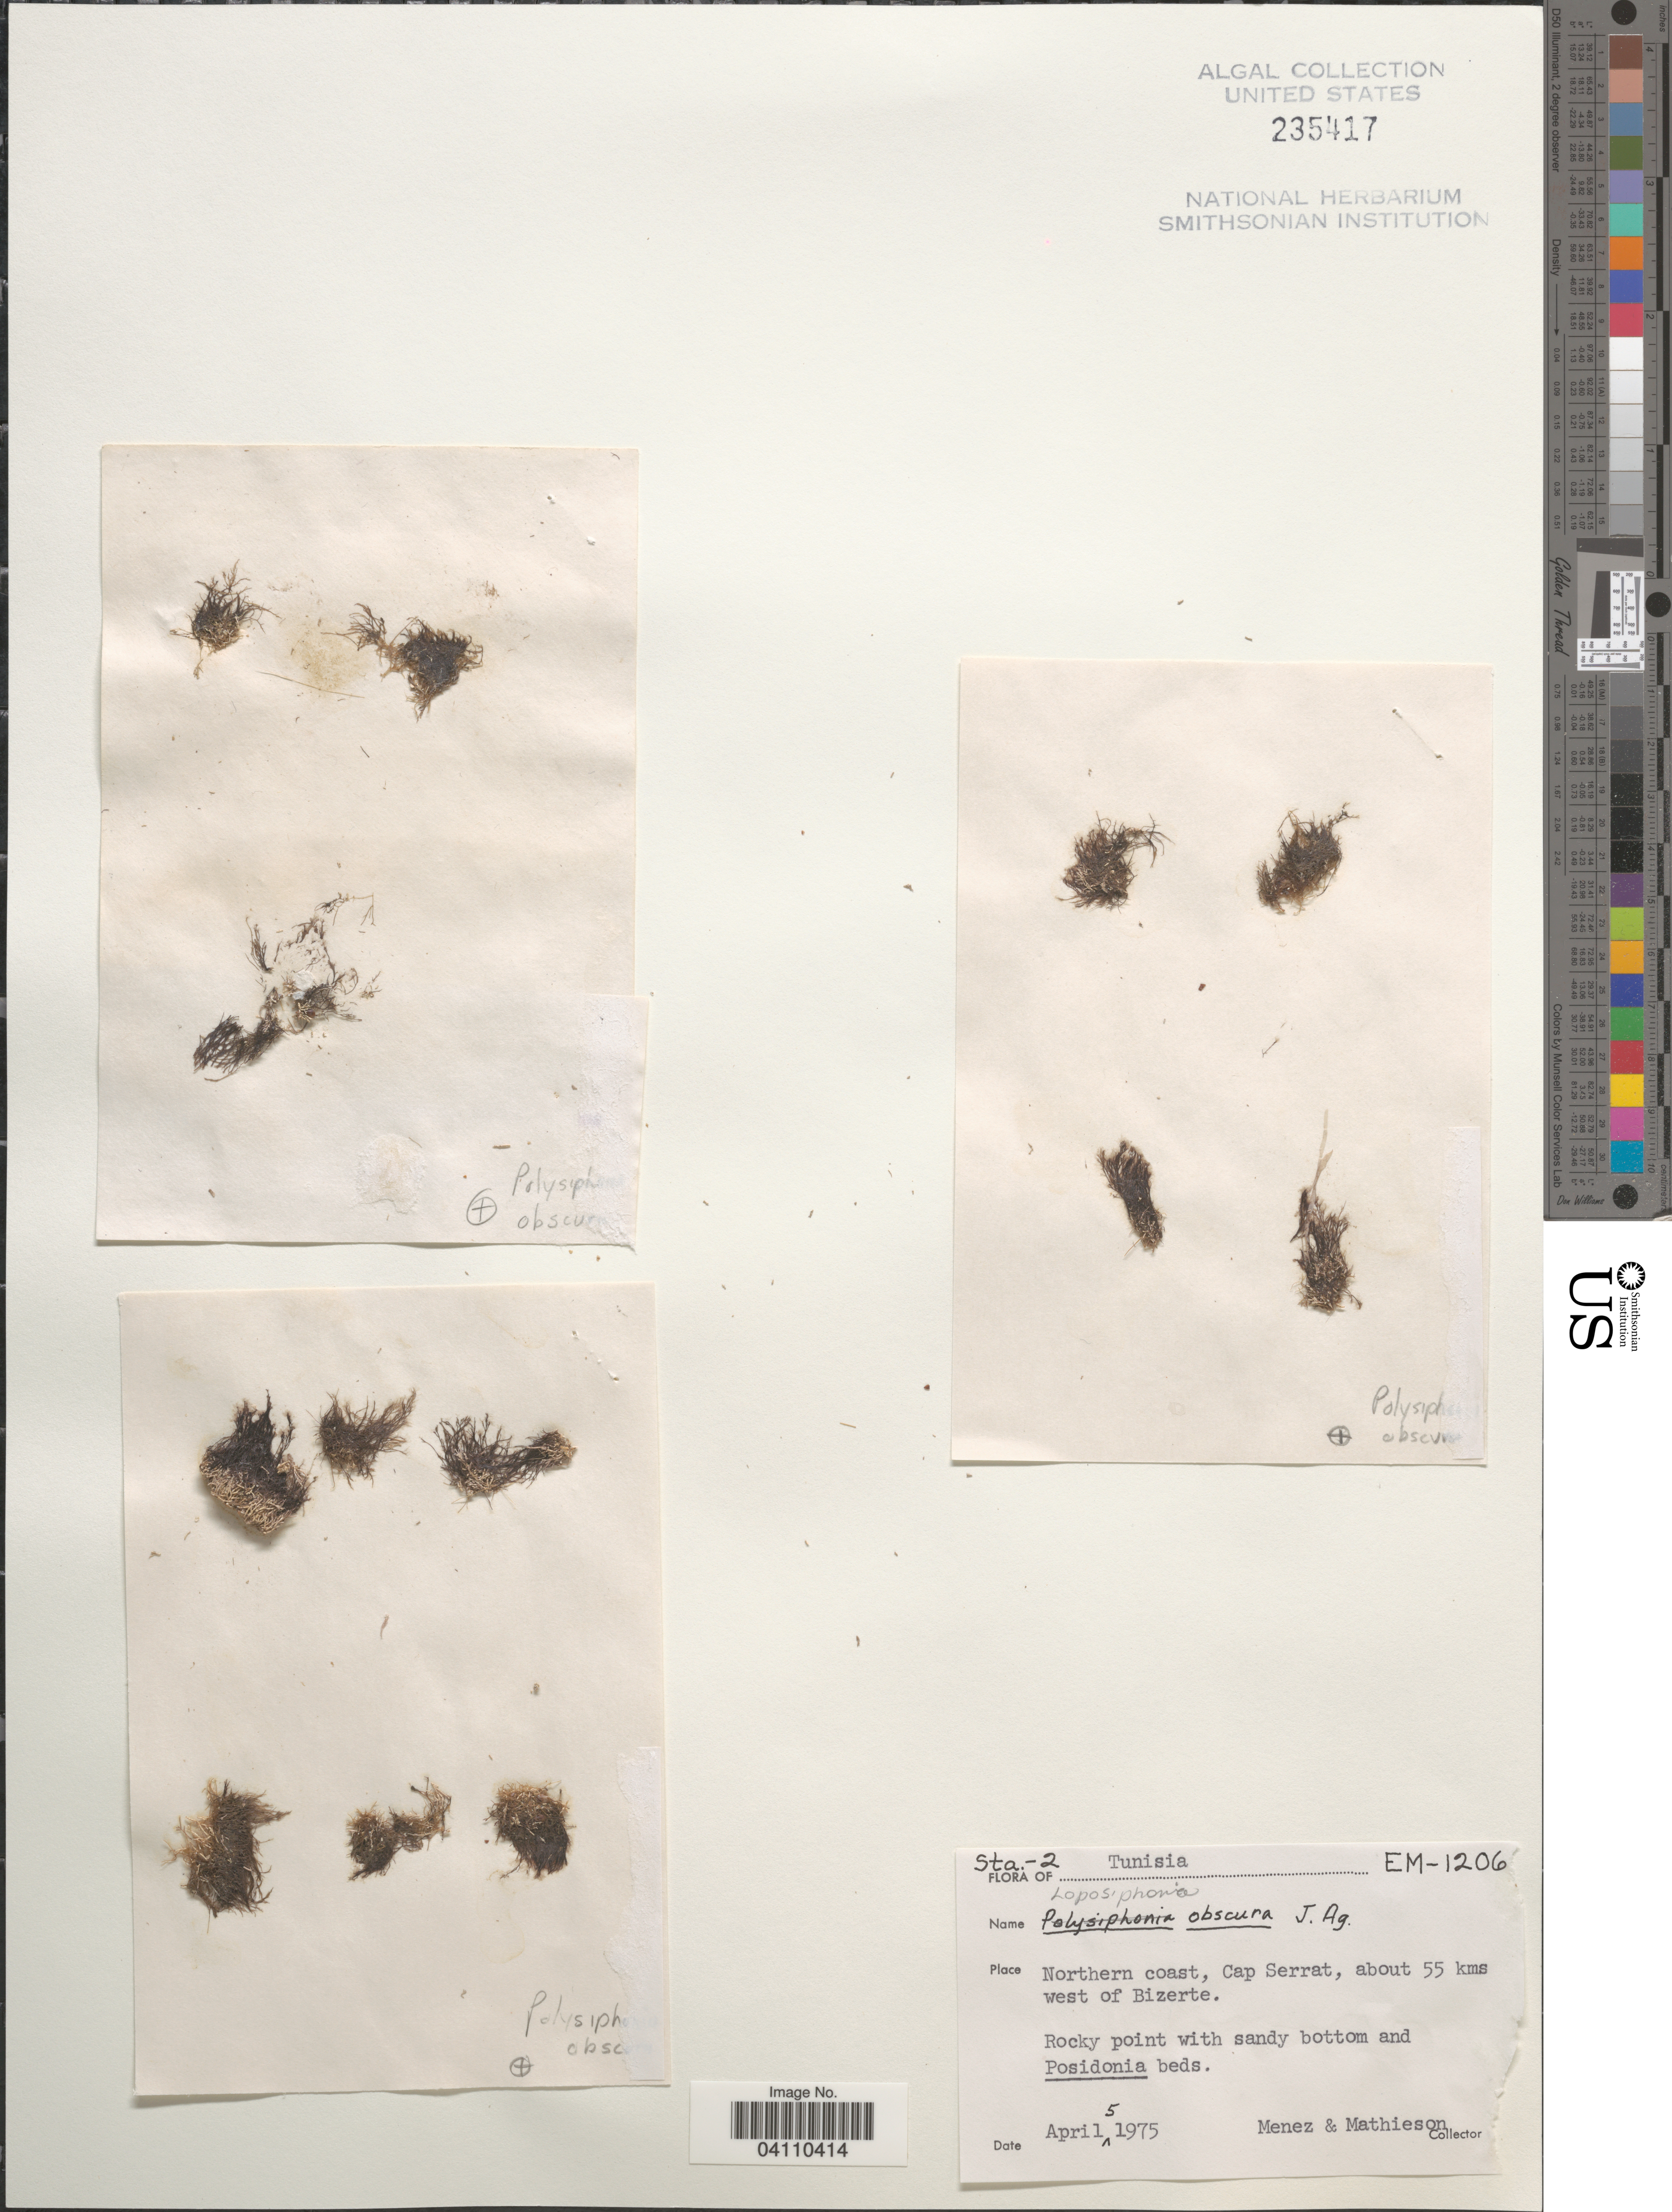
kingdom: Plantae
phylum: Rhodophyta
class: Florideophyceae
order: Ceramiales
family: Rhodomelaceae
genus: Lophosiphonia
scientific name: Lophosiphonia obscura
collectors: Menez & Mathieson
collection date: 1975-04-05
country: Tunisia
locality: Sta.-2. EM-1206. Northern coast, Cap Serrat, about 55 kms west of Bizerte.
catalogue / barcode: US 235417